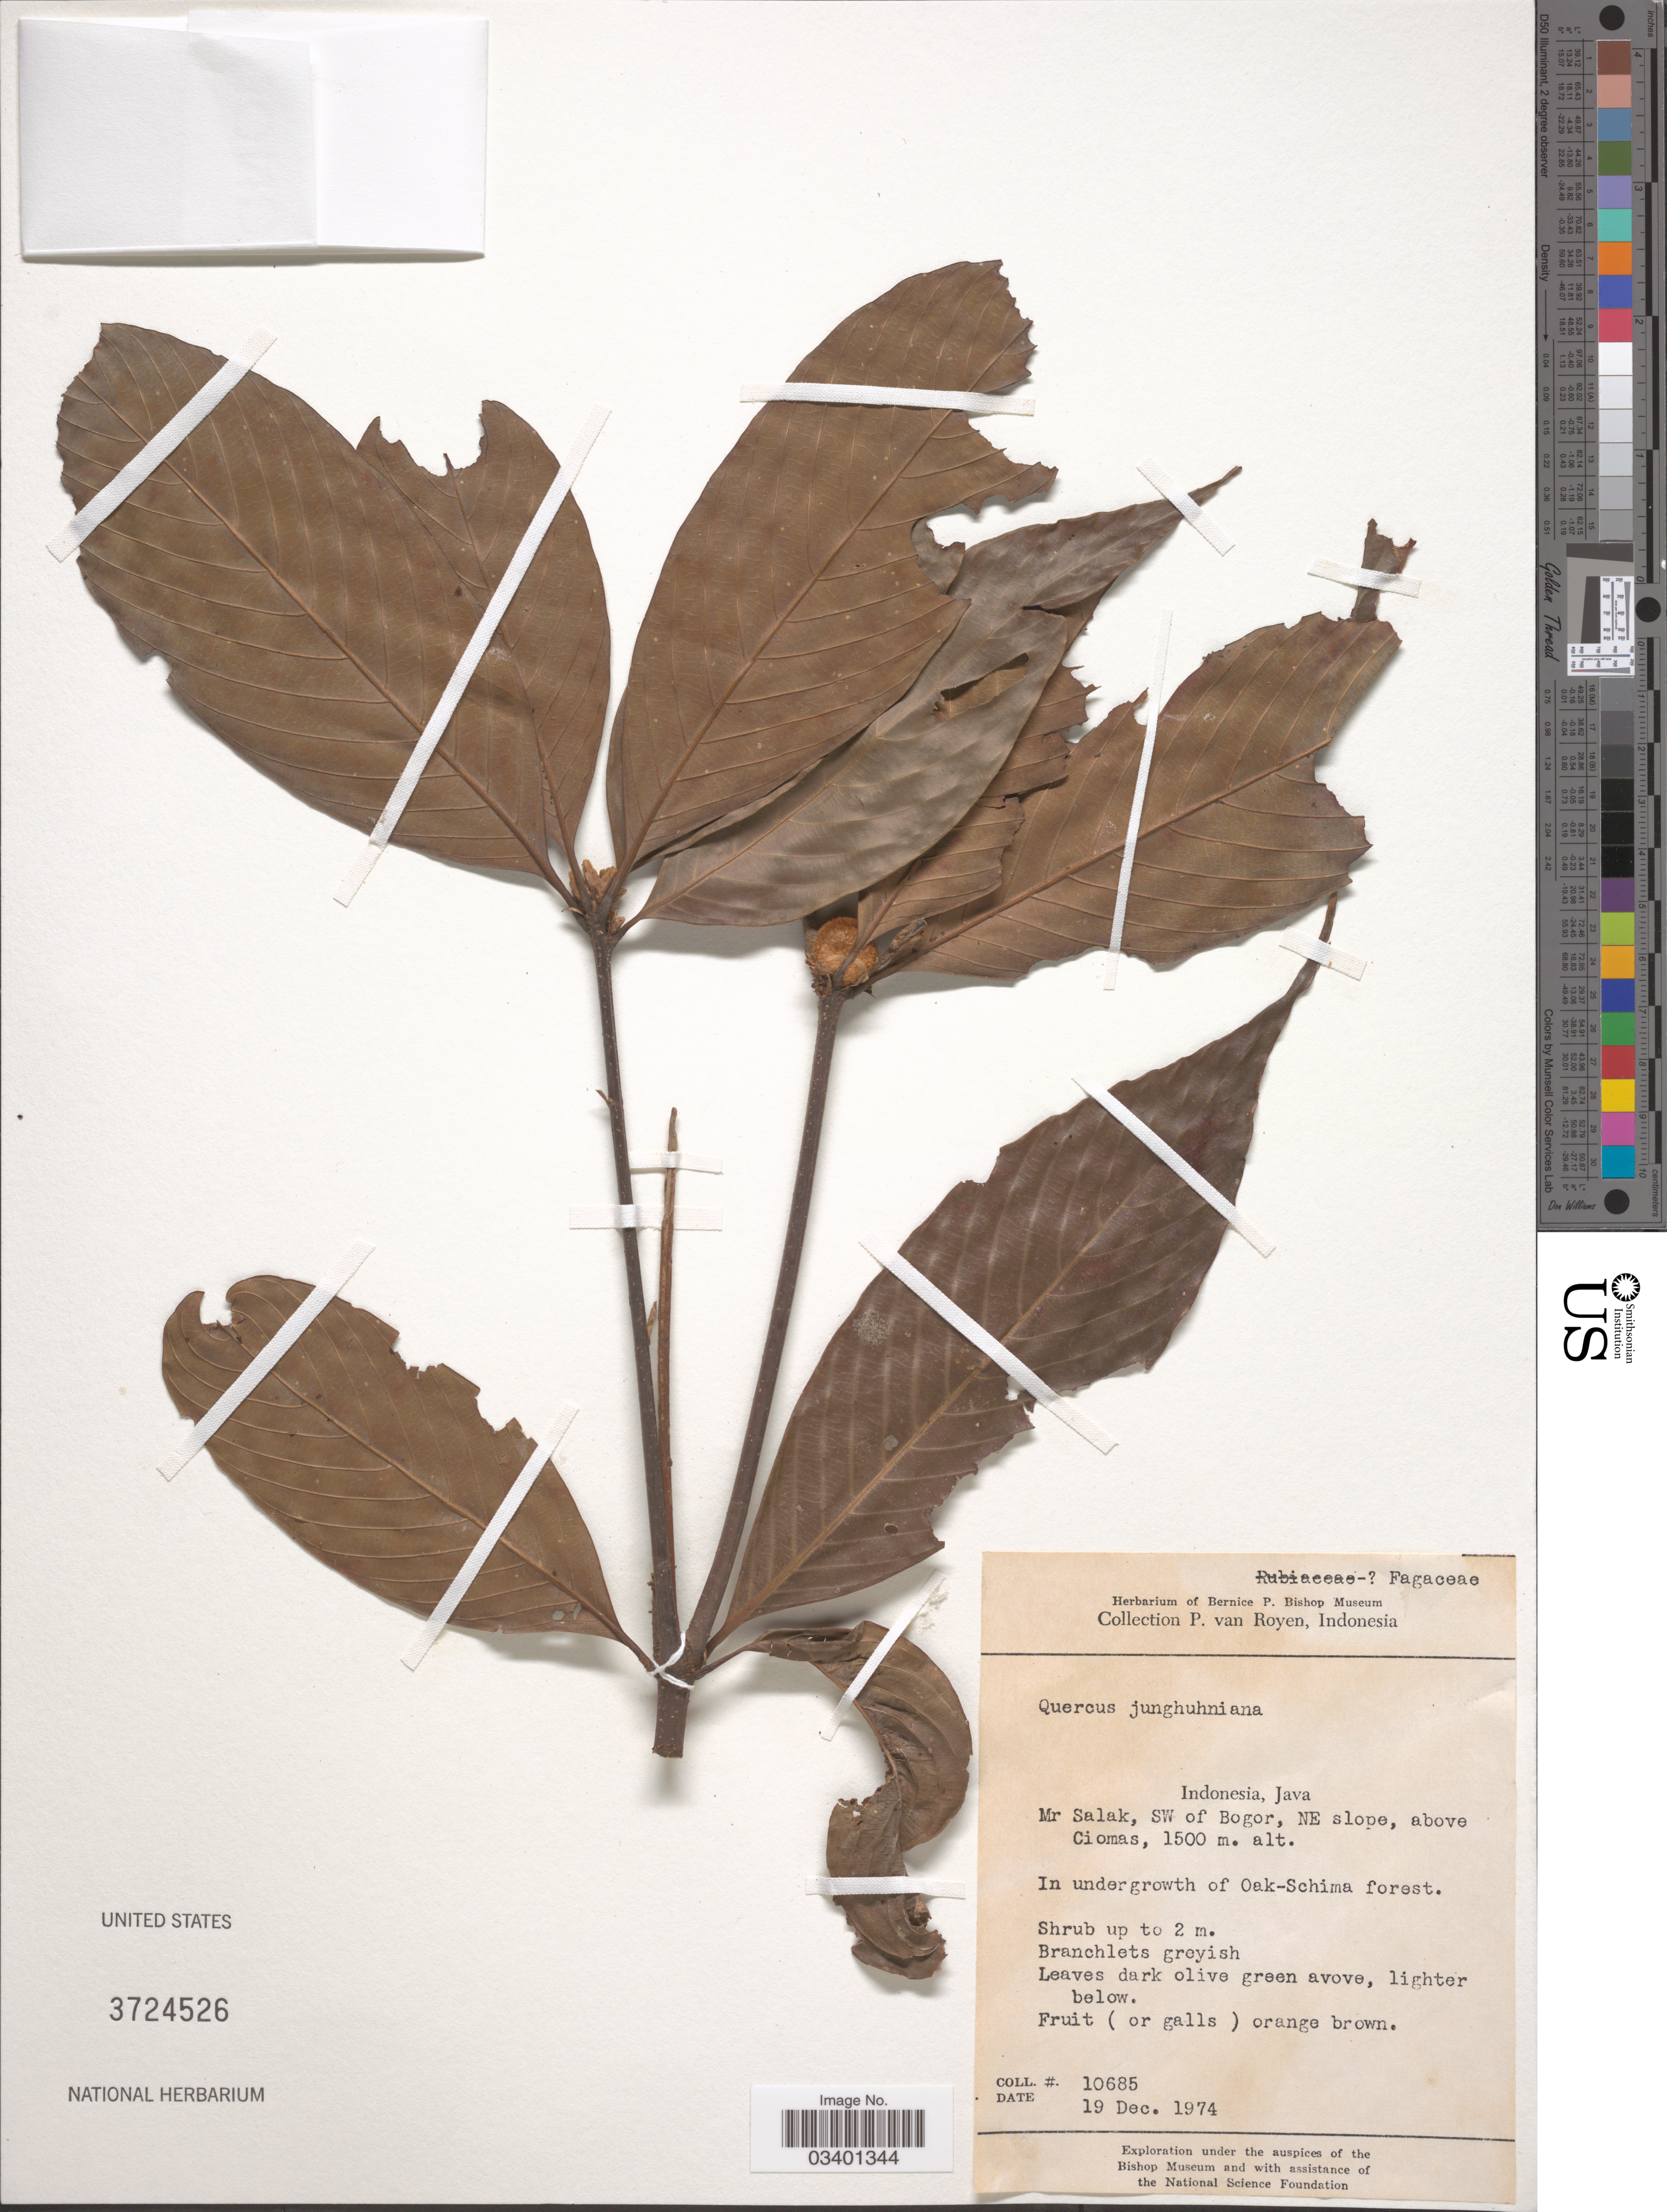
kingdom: Plantae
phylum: Tracheophyta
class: Magnoliopsida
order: Fagales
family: Fagaceae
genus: Castanopsis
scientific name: Castanopsis acuminatissima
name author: (Blume) A. DC.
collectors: P. van Royen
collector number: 10685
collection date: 1974-12-19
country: Indonesia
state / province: Java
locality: Mr Salak, SW of Bogor, NE slope, above Ciomas.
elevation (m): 1500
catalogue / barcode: US 3724526